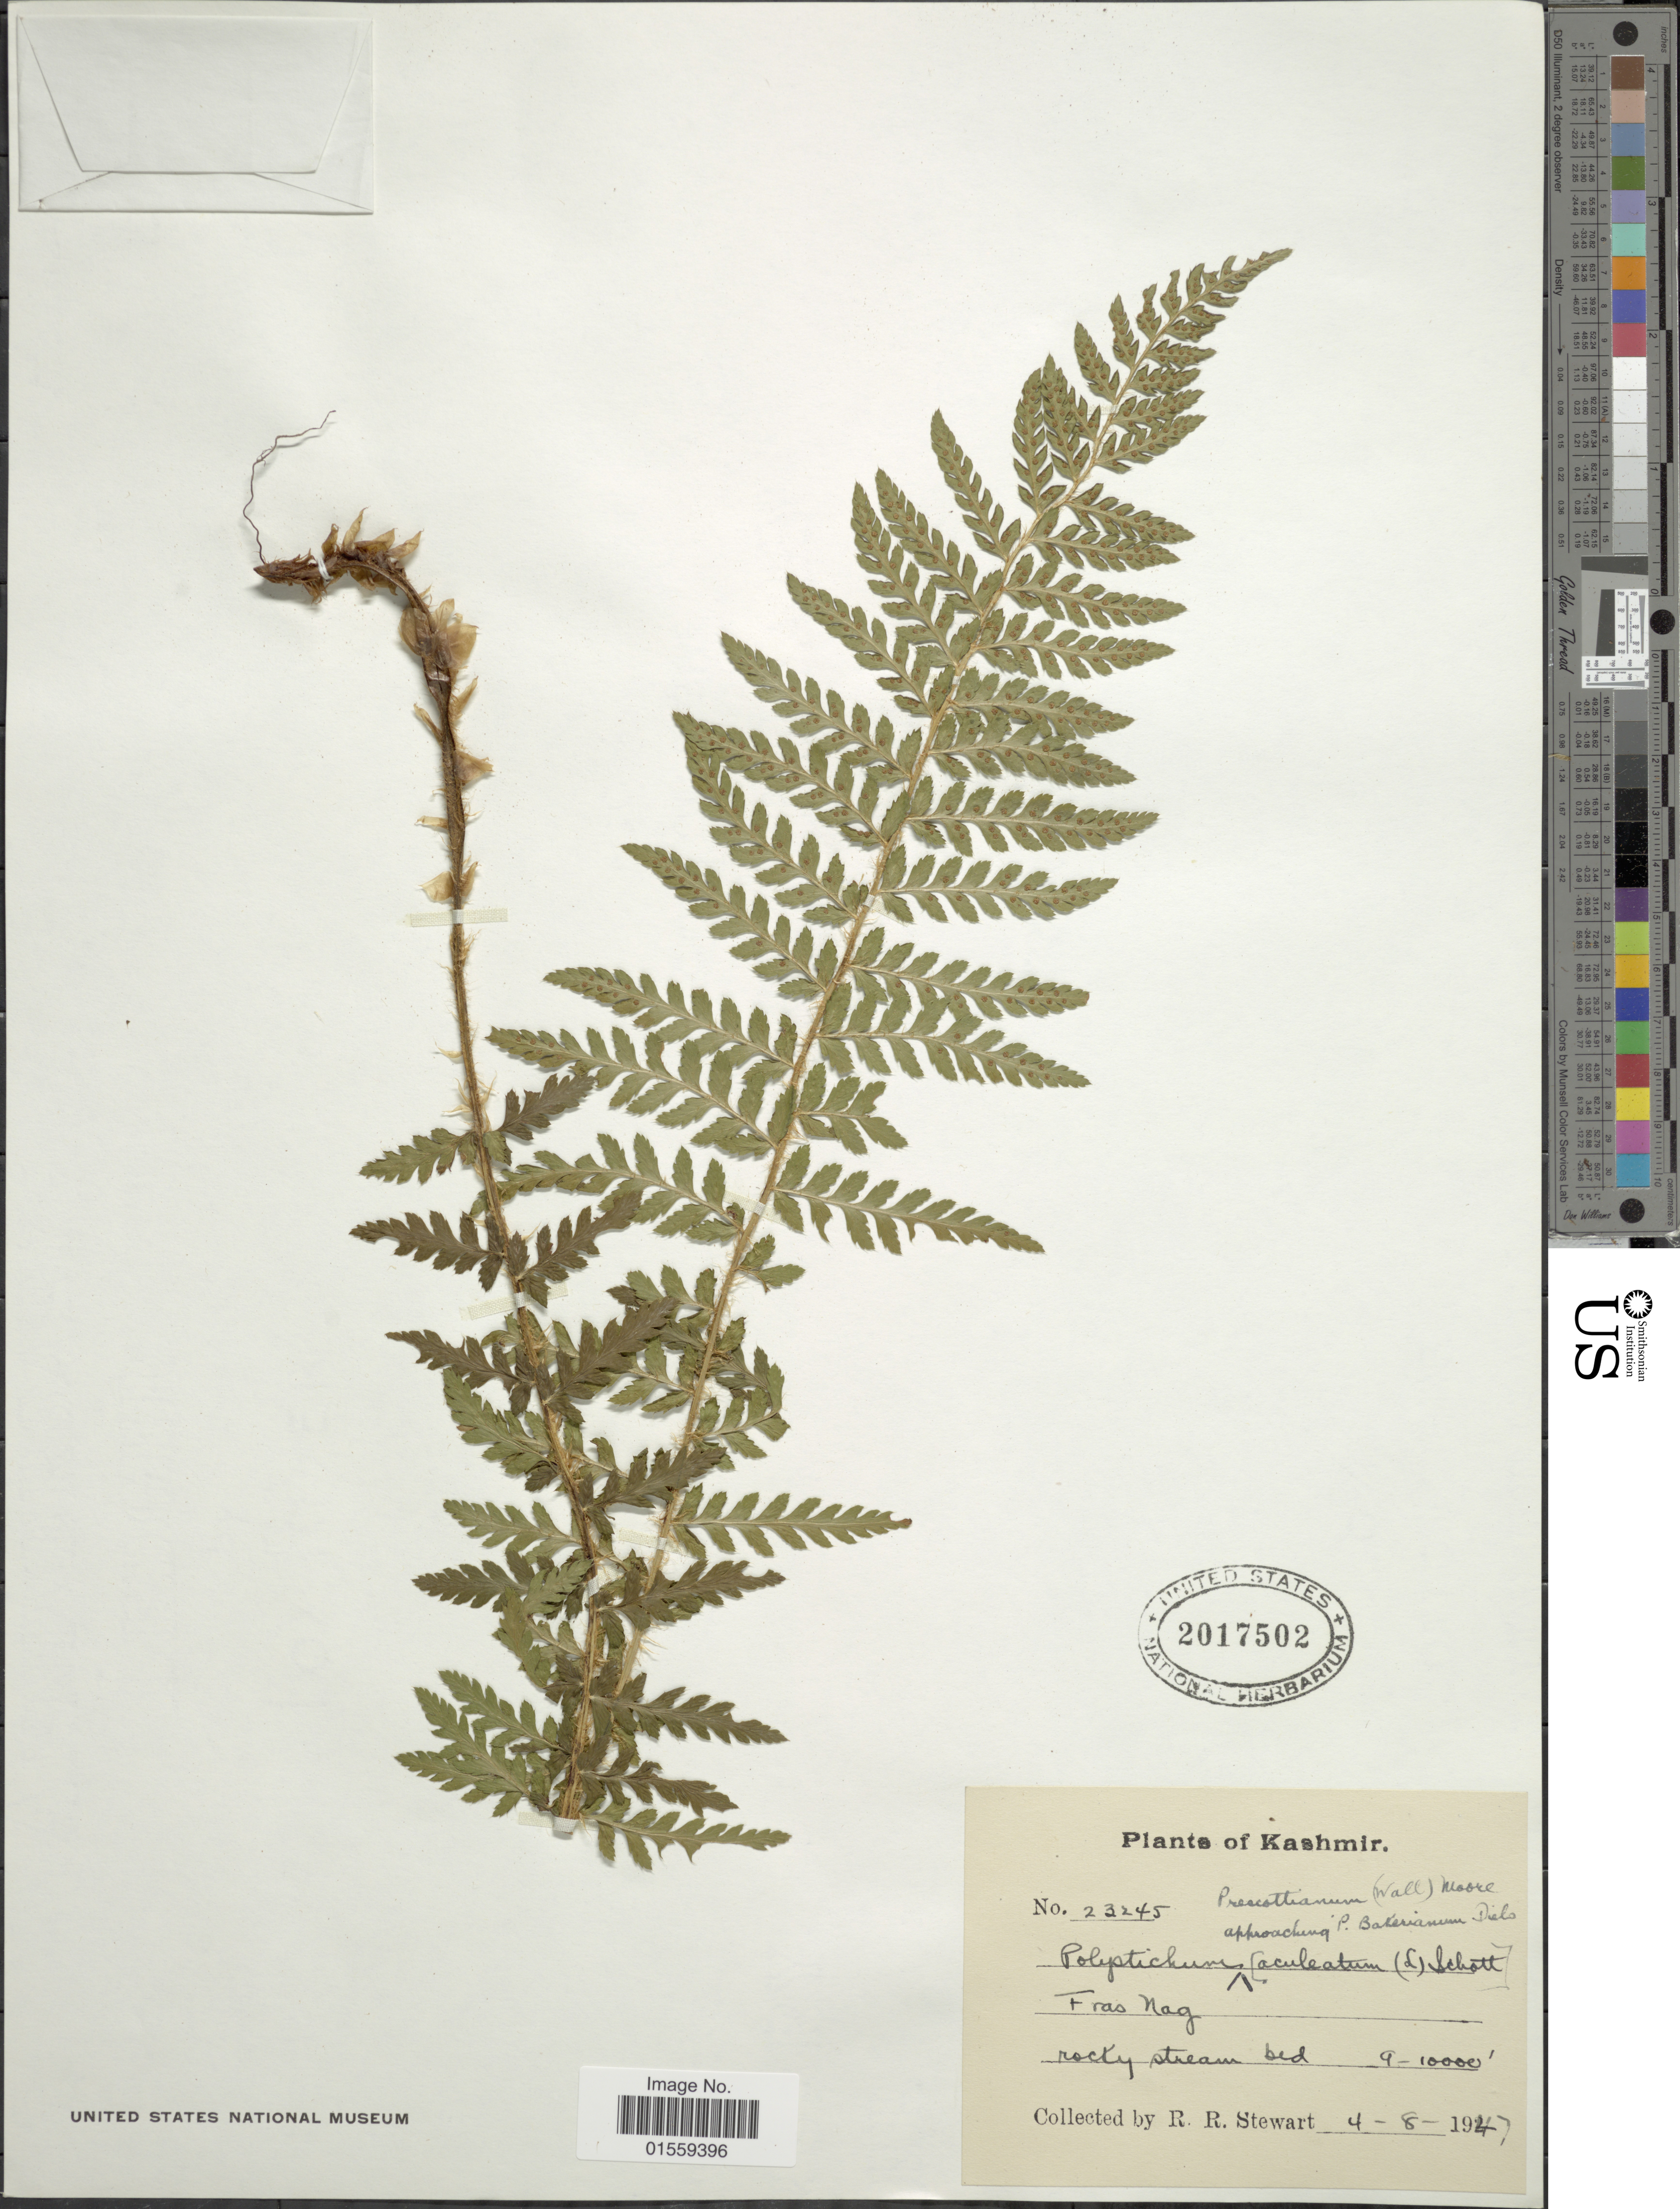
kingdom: Plantae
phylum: Tracheophyta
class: Polypodiopsida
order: Polypodiales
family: Dryopteridaceae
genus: Polystichum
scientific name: Polystichum prescottianum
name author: (Wall. ex Mett.) T. Moore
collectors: R. R. Stewart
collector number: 23245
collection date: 1947-08-04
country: India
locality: Kashmir, Fras Nag, rocky stream bed.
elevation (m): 2743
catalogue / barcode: US 2017502